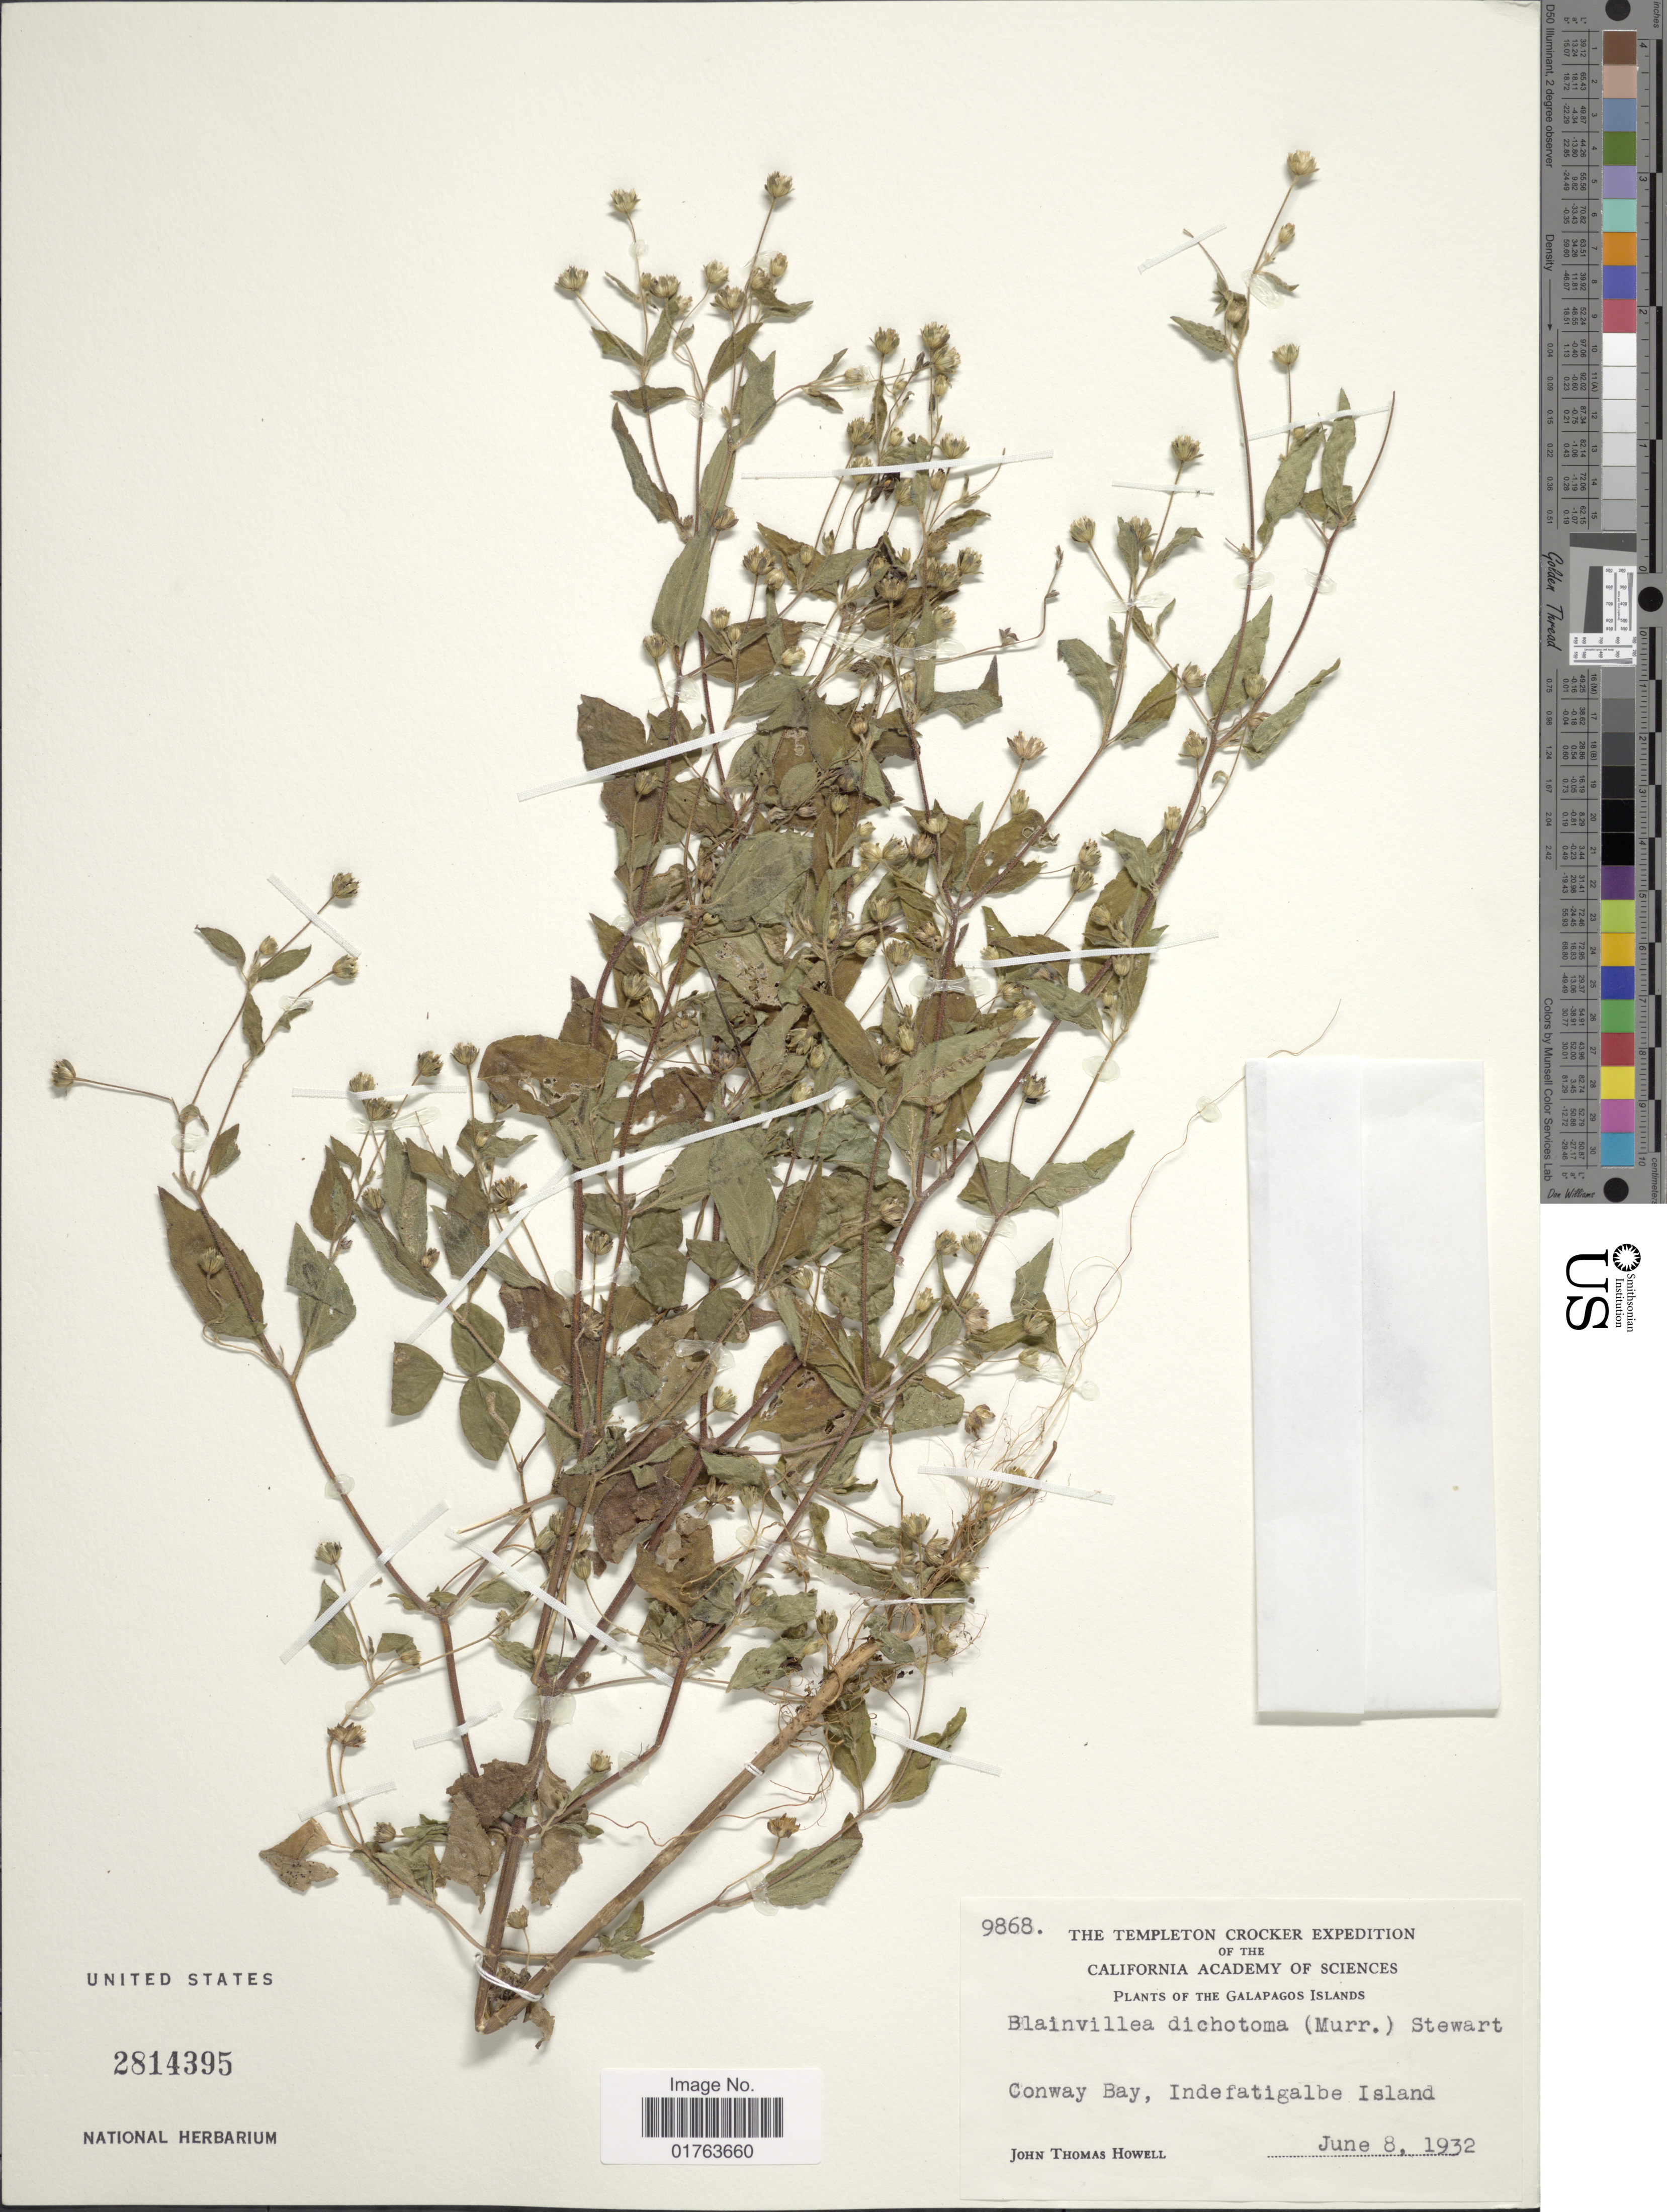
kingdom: Plantae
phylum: Tracheophyta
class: Magnoliopsida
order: Asterales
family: Asteraceae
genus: Blainvillea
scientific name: Blainvillea dichotoma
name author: Cass.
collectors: J. T. Howell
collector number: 9868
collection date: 1932-06-08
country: Ecuador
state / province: Colón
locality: The Galapagos Islands, Conway Bay, Indefatigalbe Island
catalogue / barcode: US 2814395